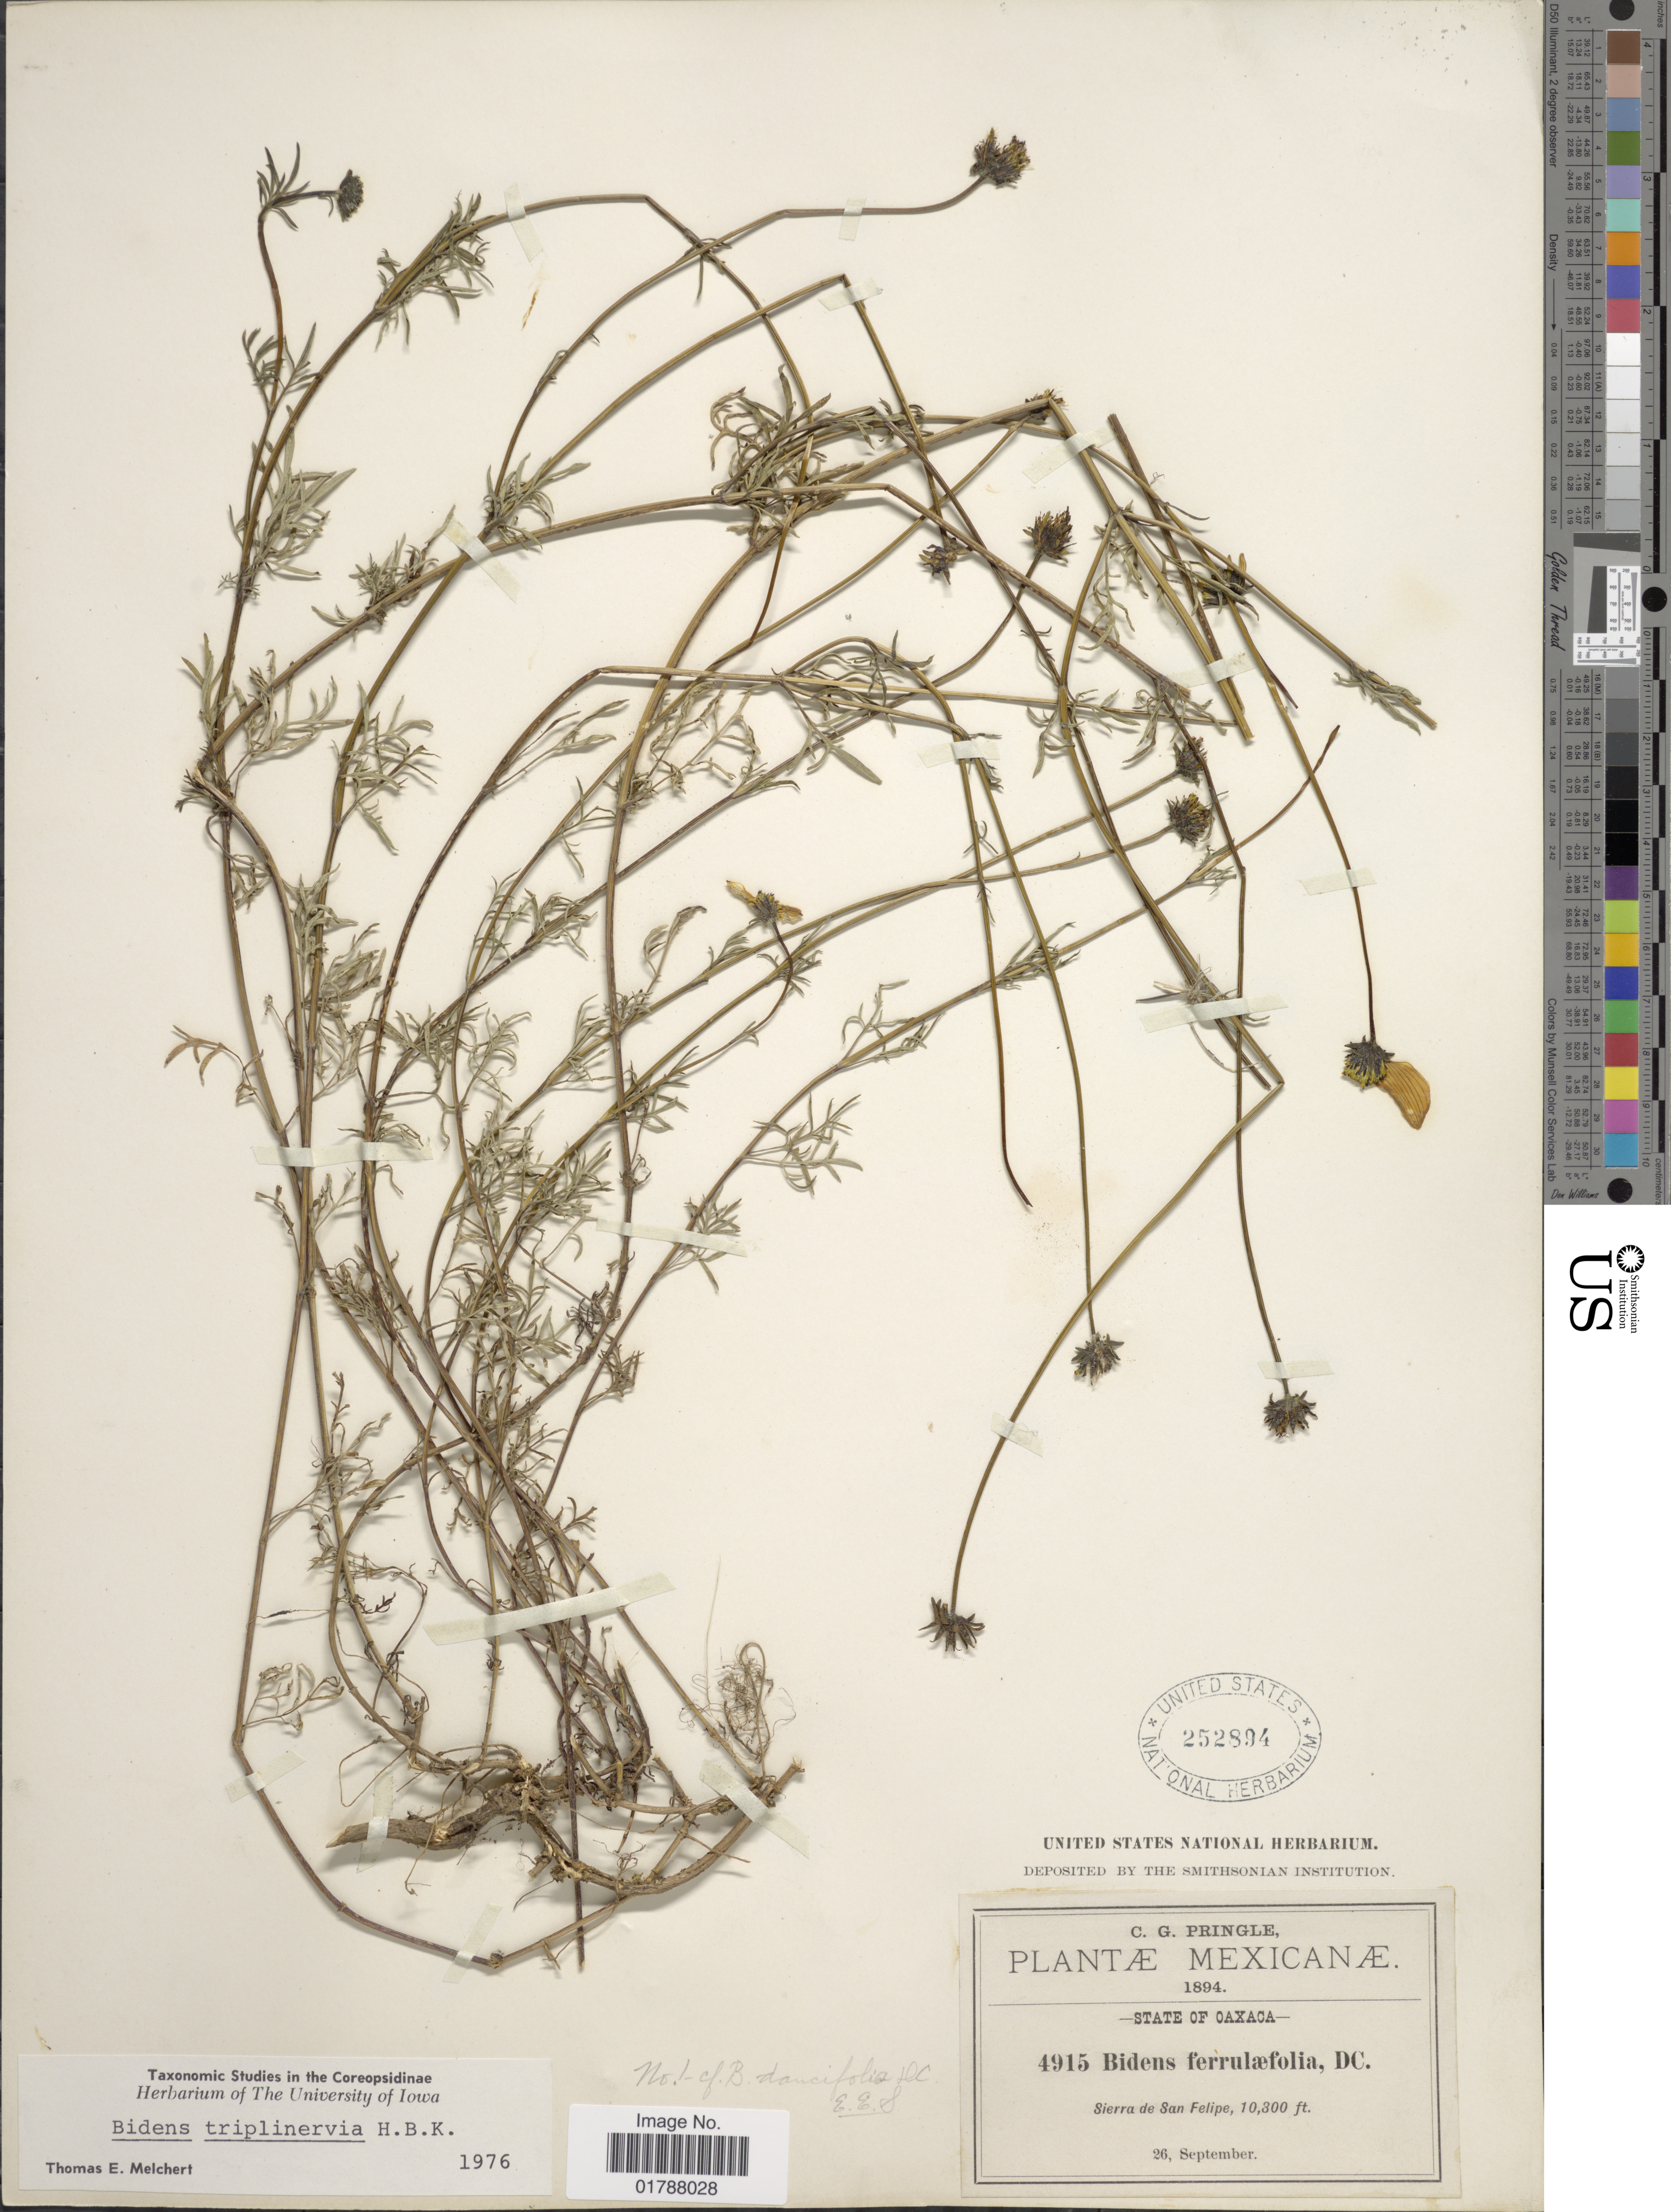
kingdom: Plantae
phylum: Tracheophyta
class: Magnoliopsida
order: Asterales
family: Asteraceae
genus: Bidens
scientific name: Bidens triplinervia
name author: Kunth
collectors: C. G. Pringle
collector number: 4915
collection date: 1894-09-26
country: Mexico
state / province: Oaxaca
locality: State of Oaxaca, Sierra de San Felipe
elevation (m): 3139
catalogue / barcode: US 252894